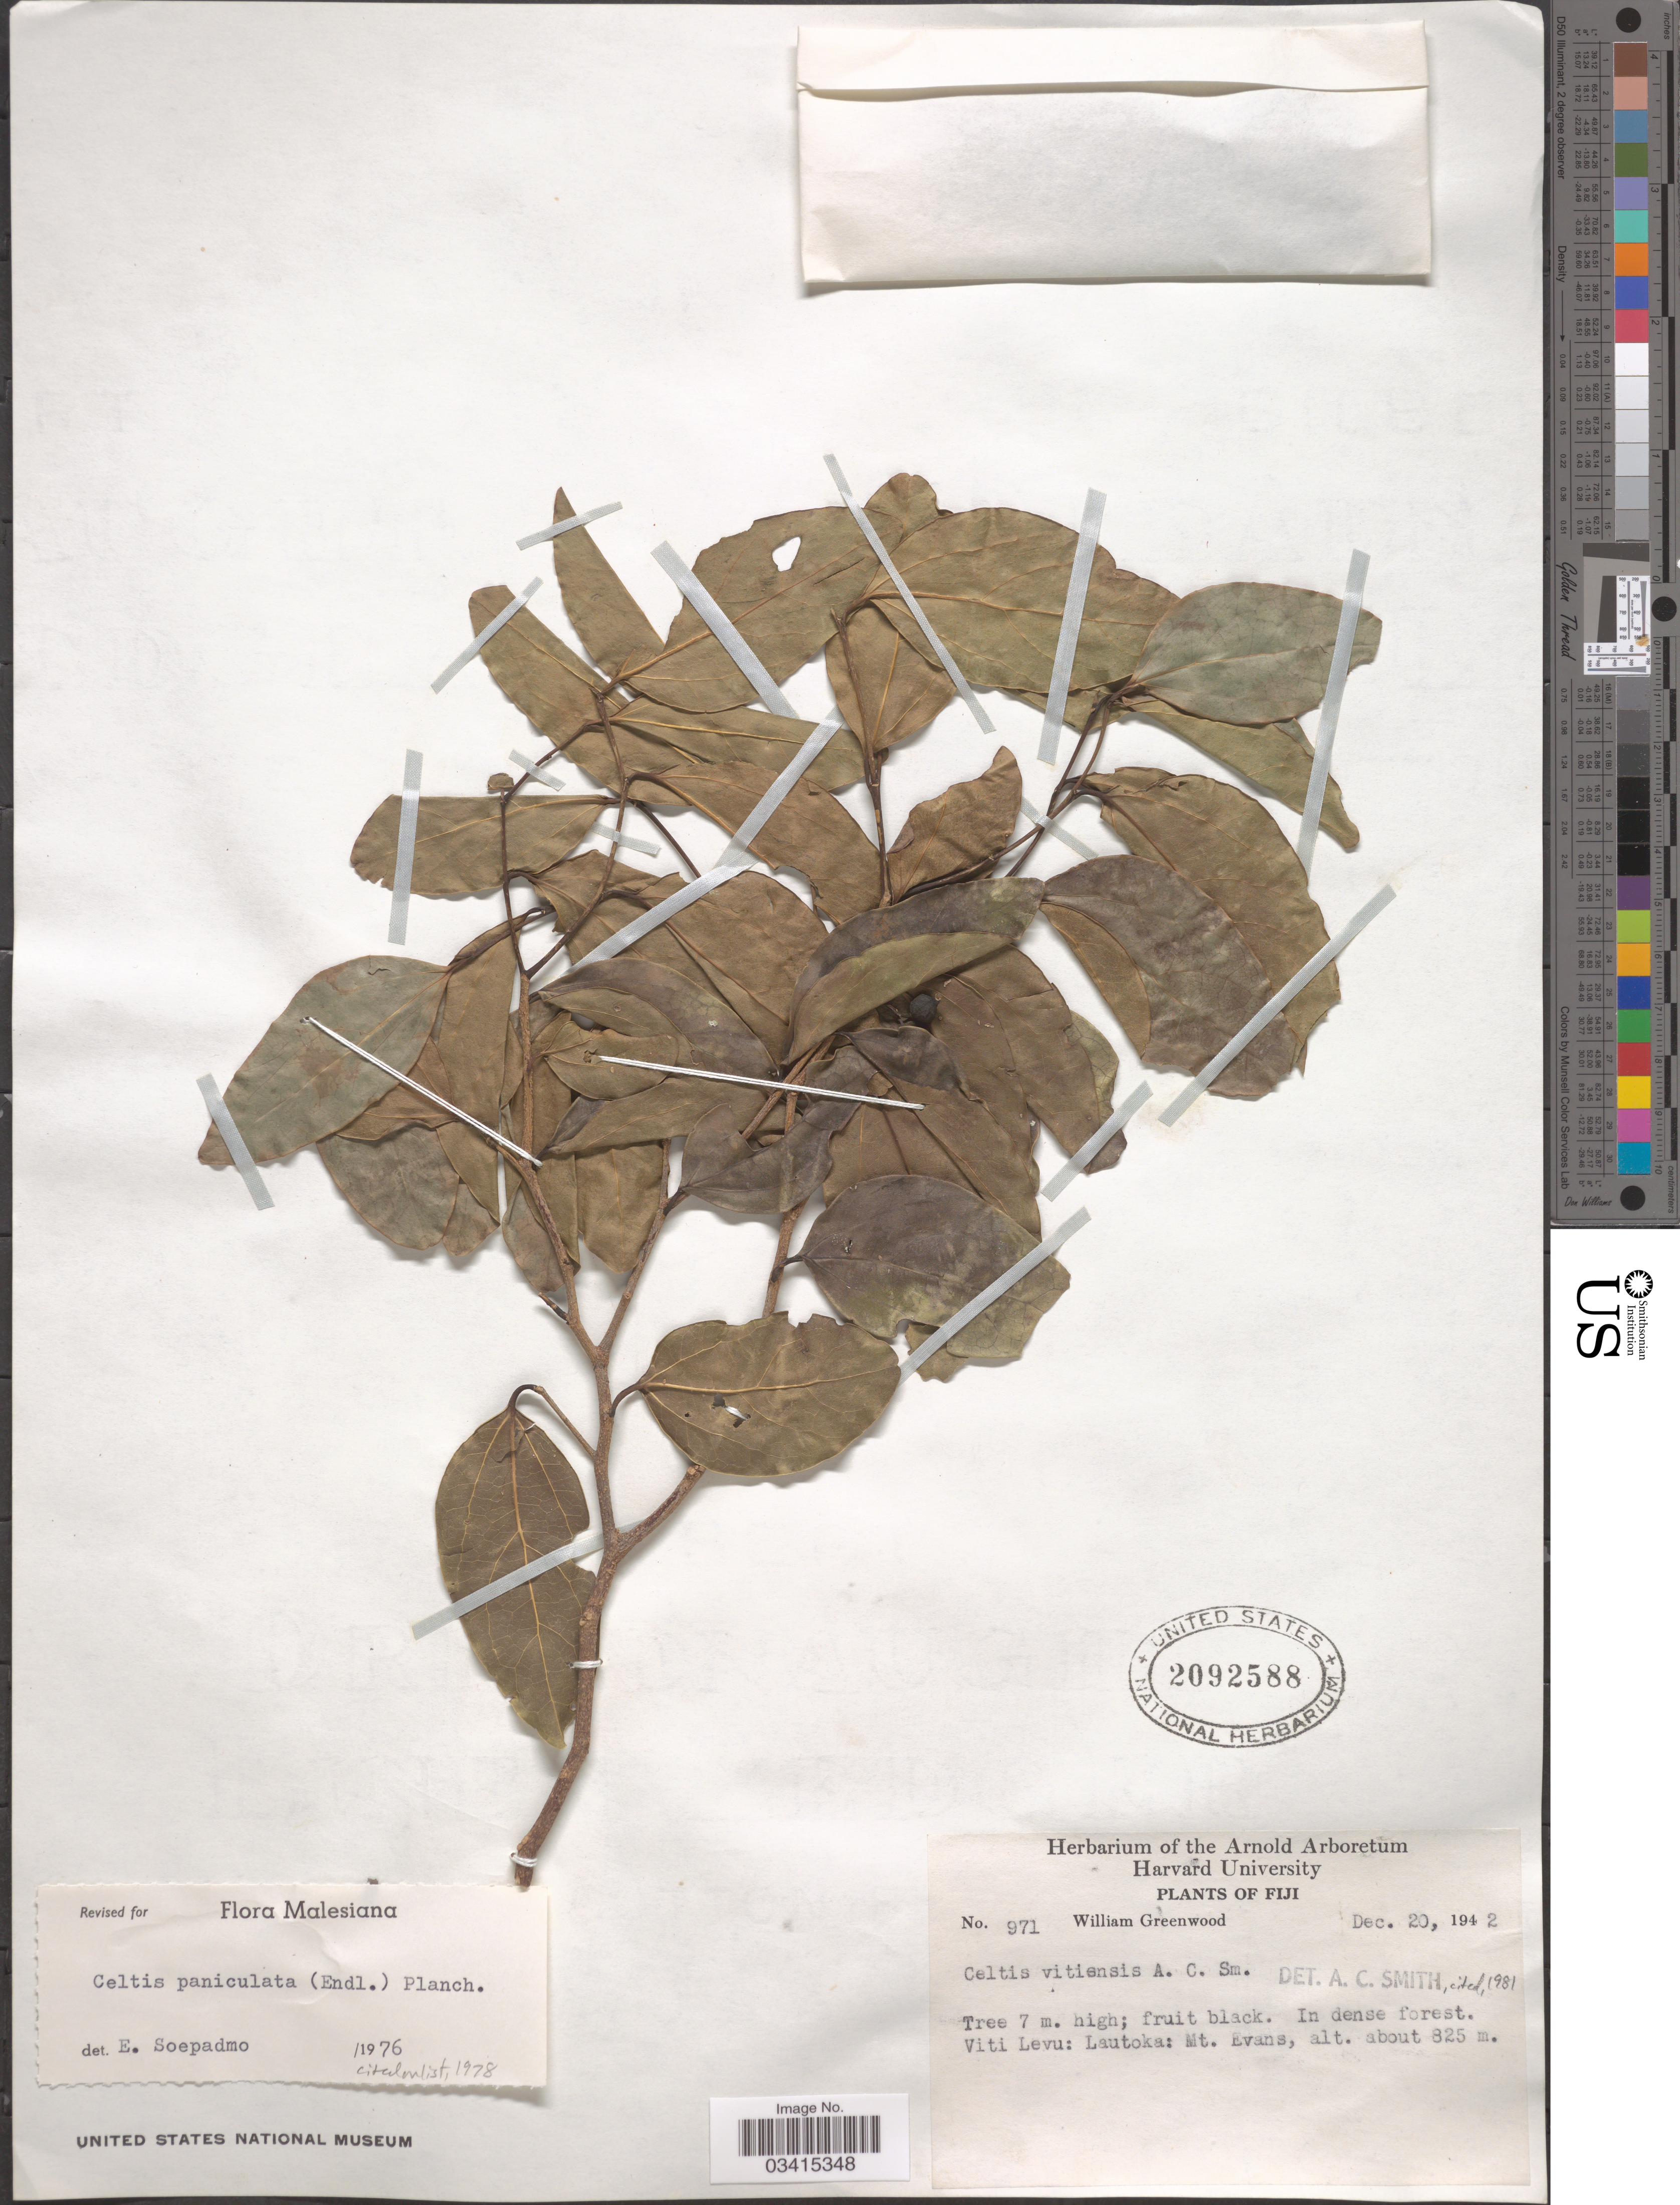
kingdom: Plantae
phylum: Tracheophyta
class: Magnoliopsida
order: Rosales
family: Cannabaceae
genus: Celtis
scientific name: Celtis vitiensis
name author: A.C. Sm.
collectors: W. Greenwood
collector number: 971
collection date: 1942-12-20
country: Fiji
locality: Viti Levu: Lautoka: Mt. Evans.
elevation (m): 825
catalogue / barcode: US 2092588